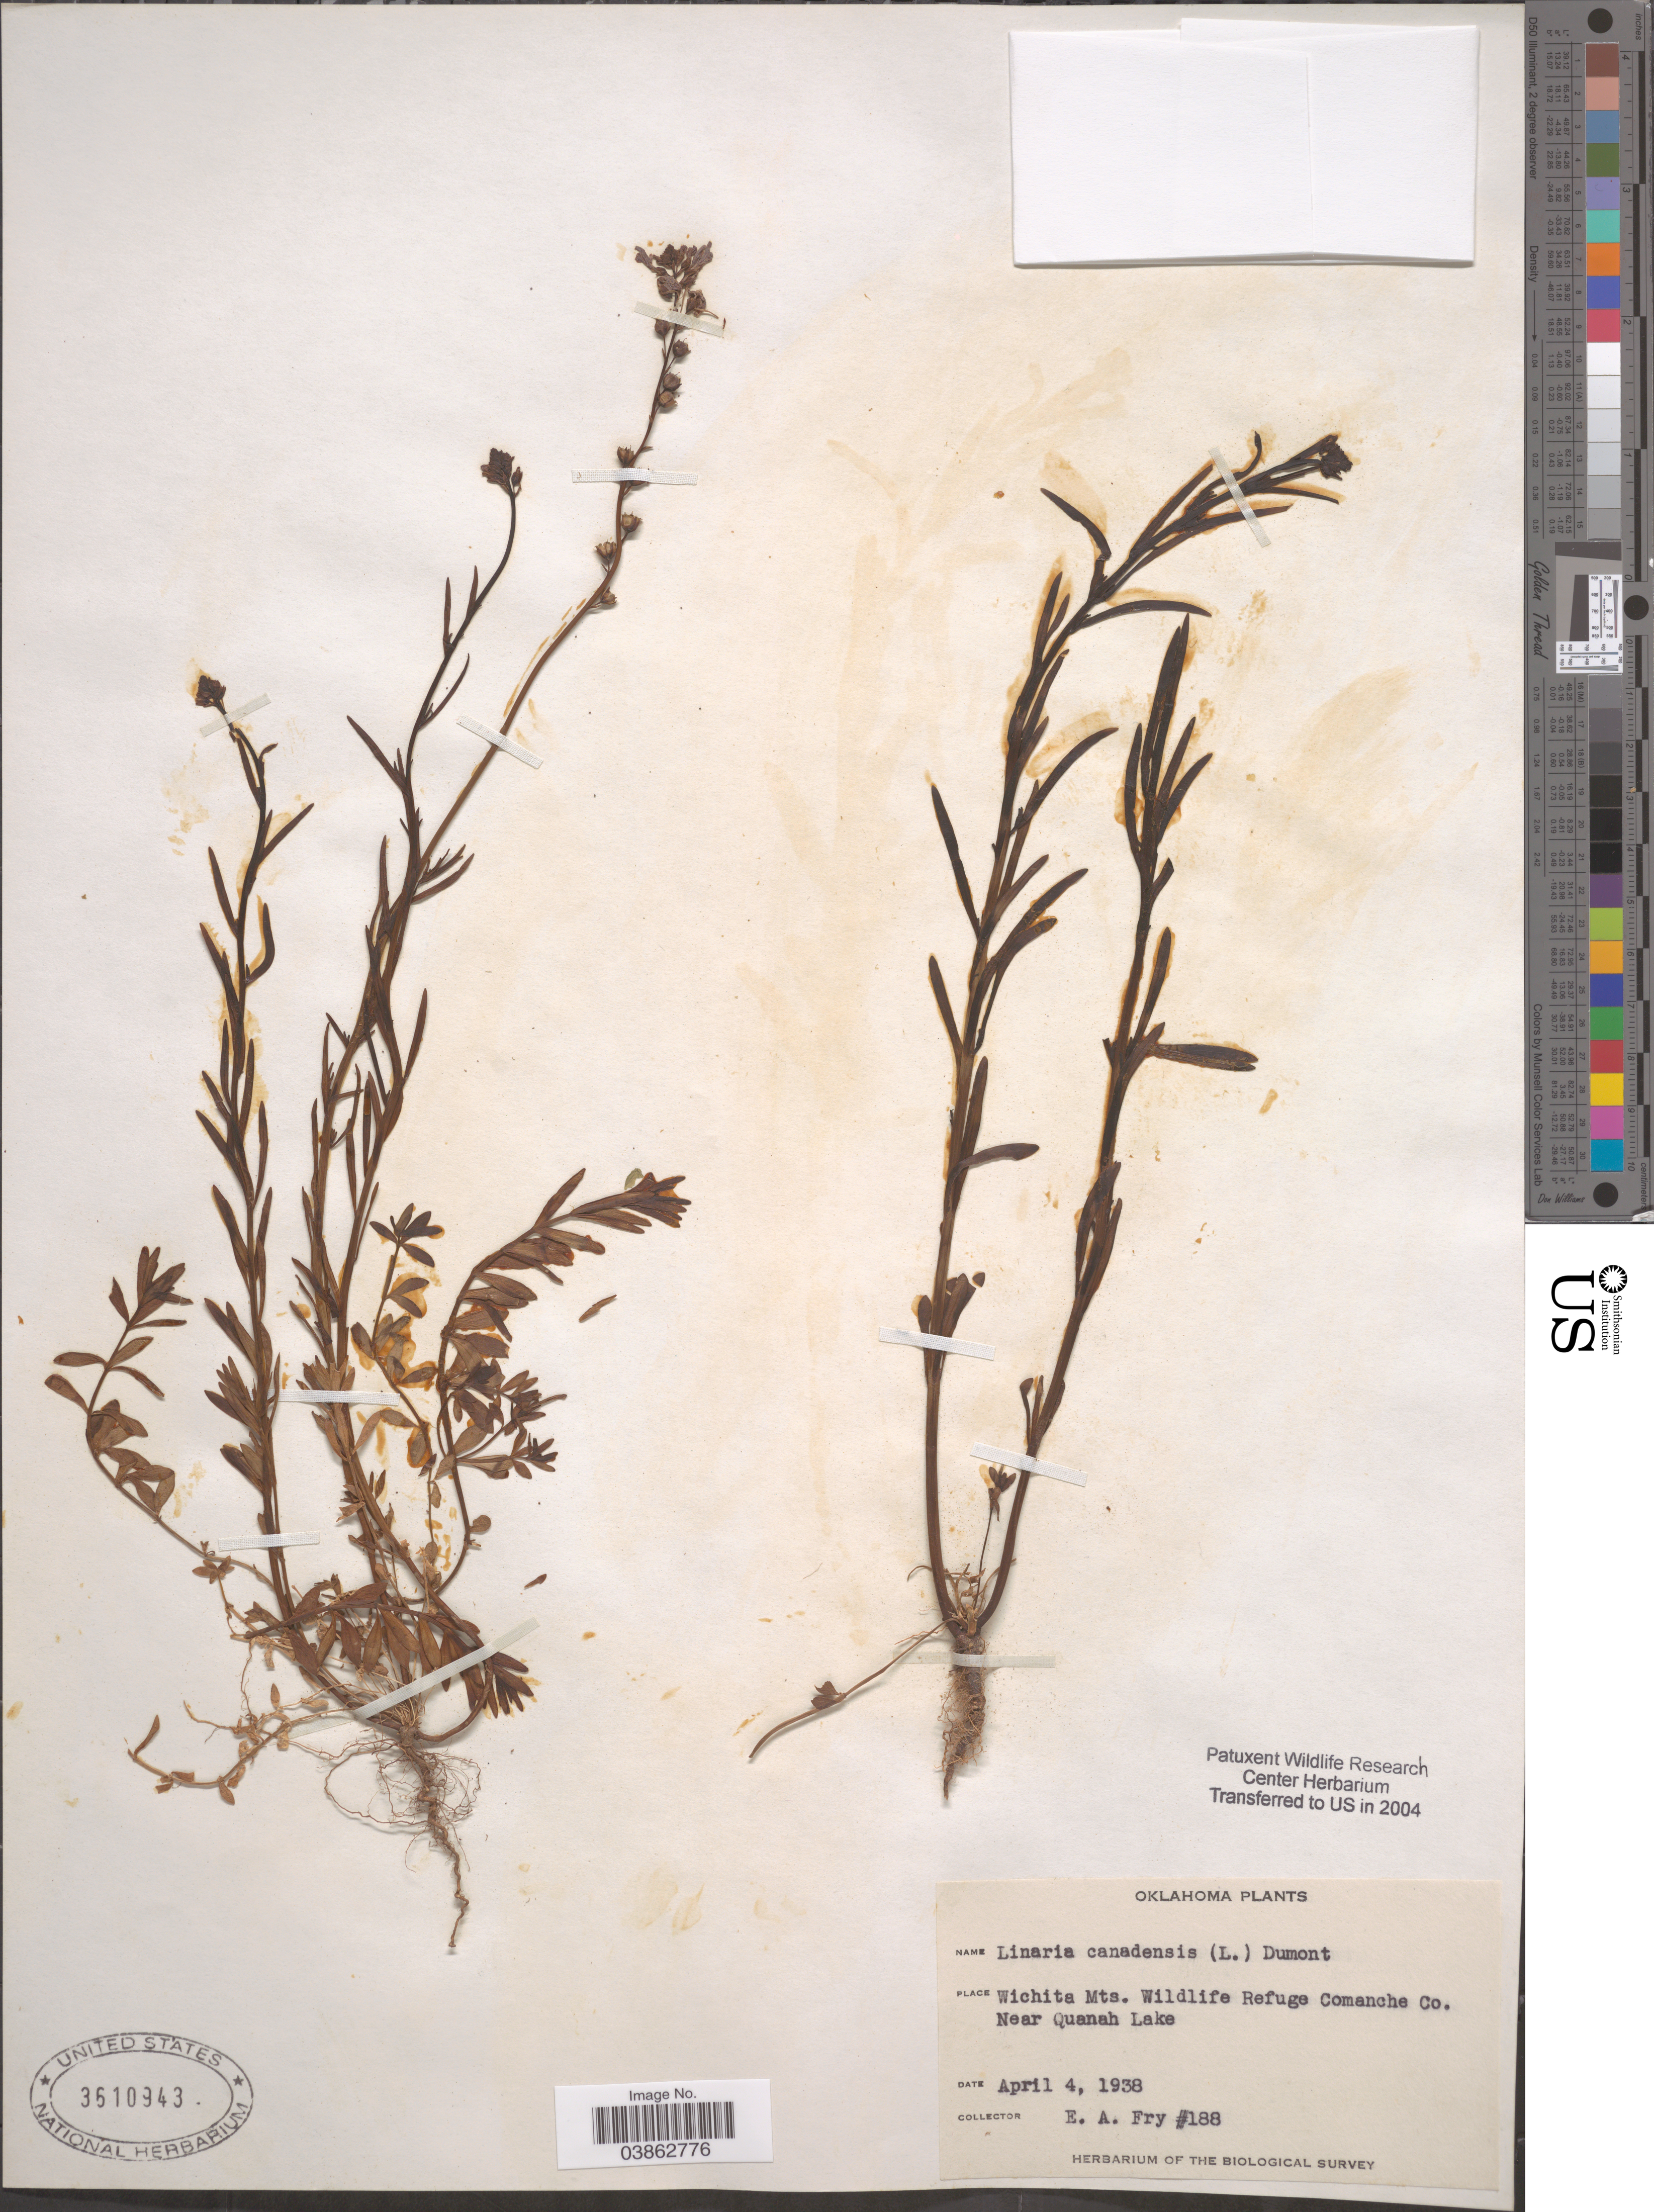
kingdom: Plantae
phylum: Tracheophyta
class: Magnoliopsida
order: Lamiales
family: Plantaginaceae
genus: Linaria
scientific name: Linaria canadensis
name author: (L.) Dum. Cours.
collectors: E. Fry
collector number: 188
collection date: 1938-04-04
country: United States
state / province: Oklahoma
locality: Wichita Mts. Wildlife Refuge Comanche Co. Near Quanah Lake.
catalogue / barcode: US 3610943